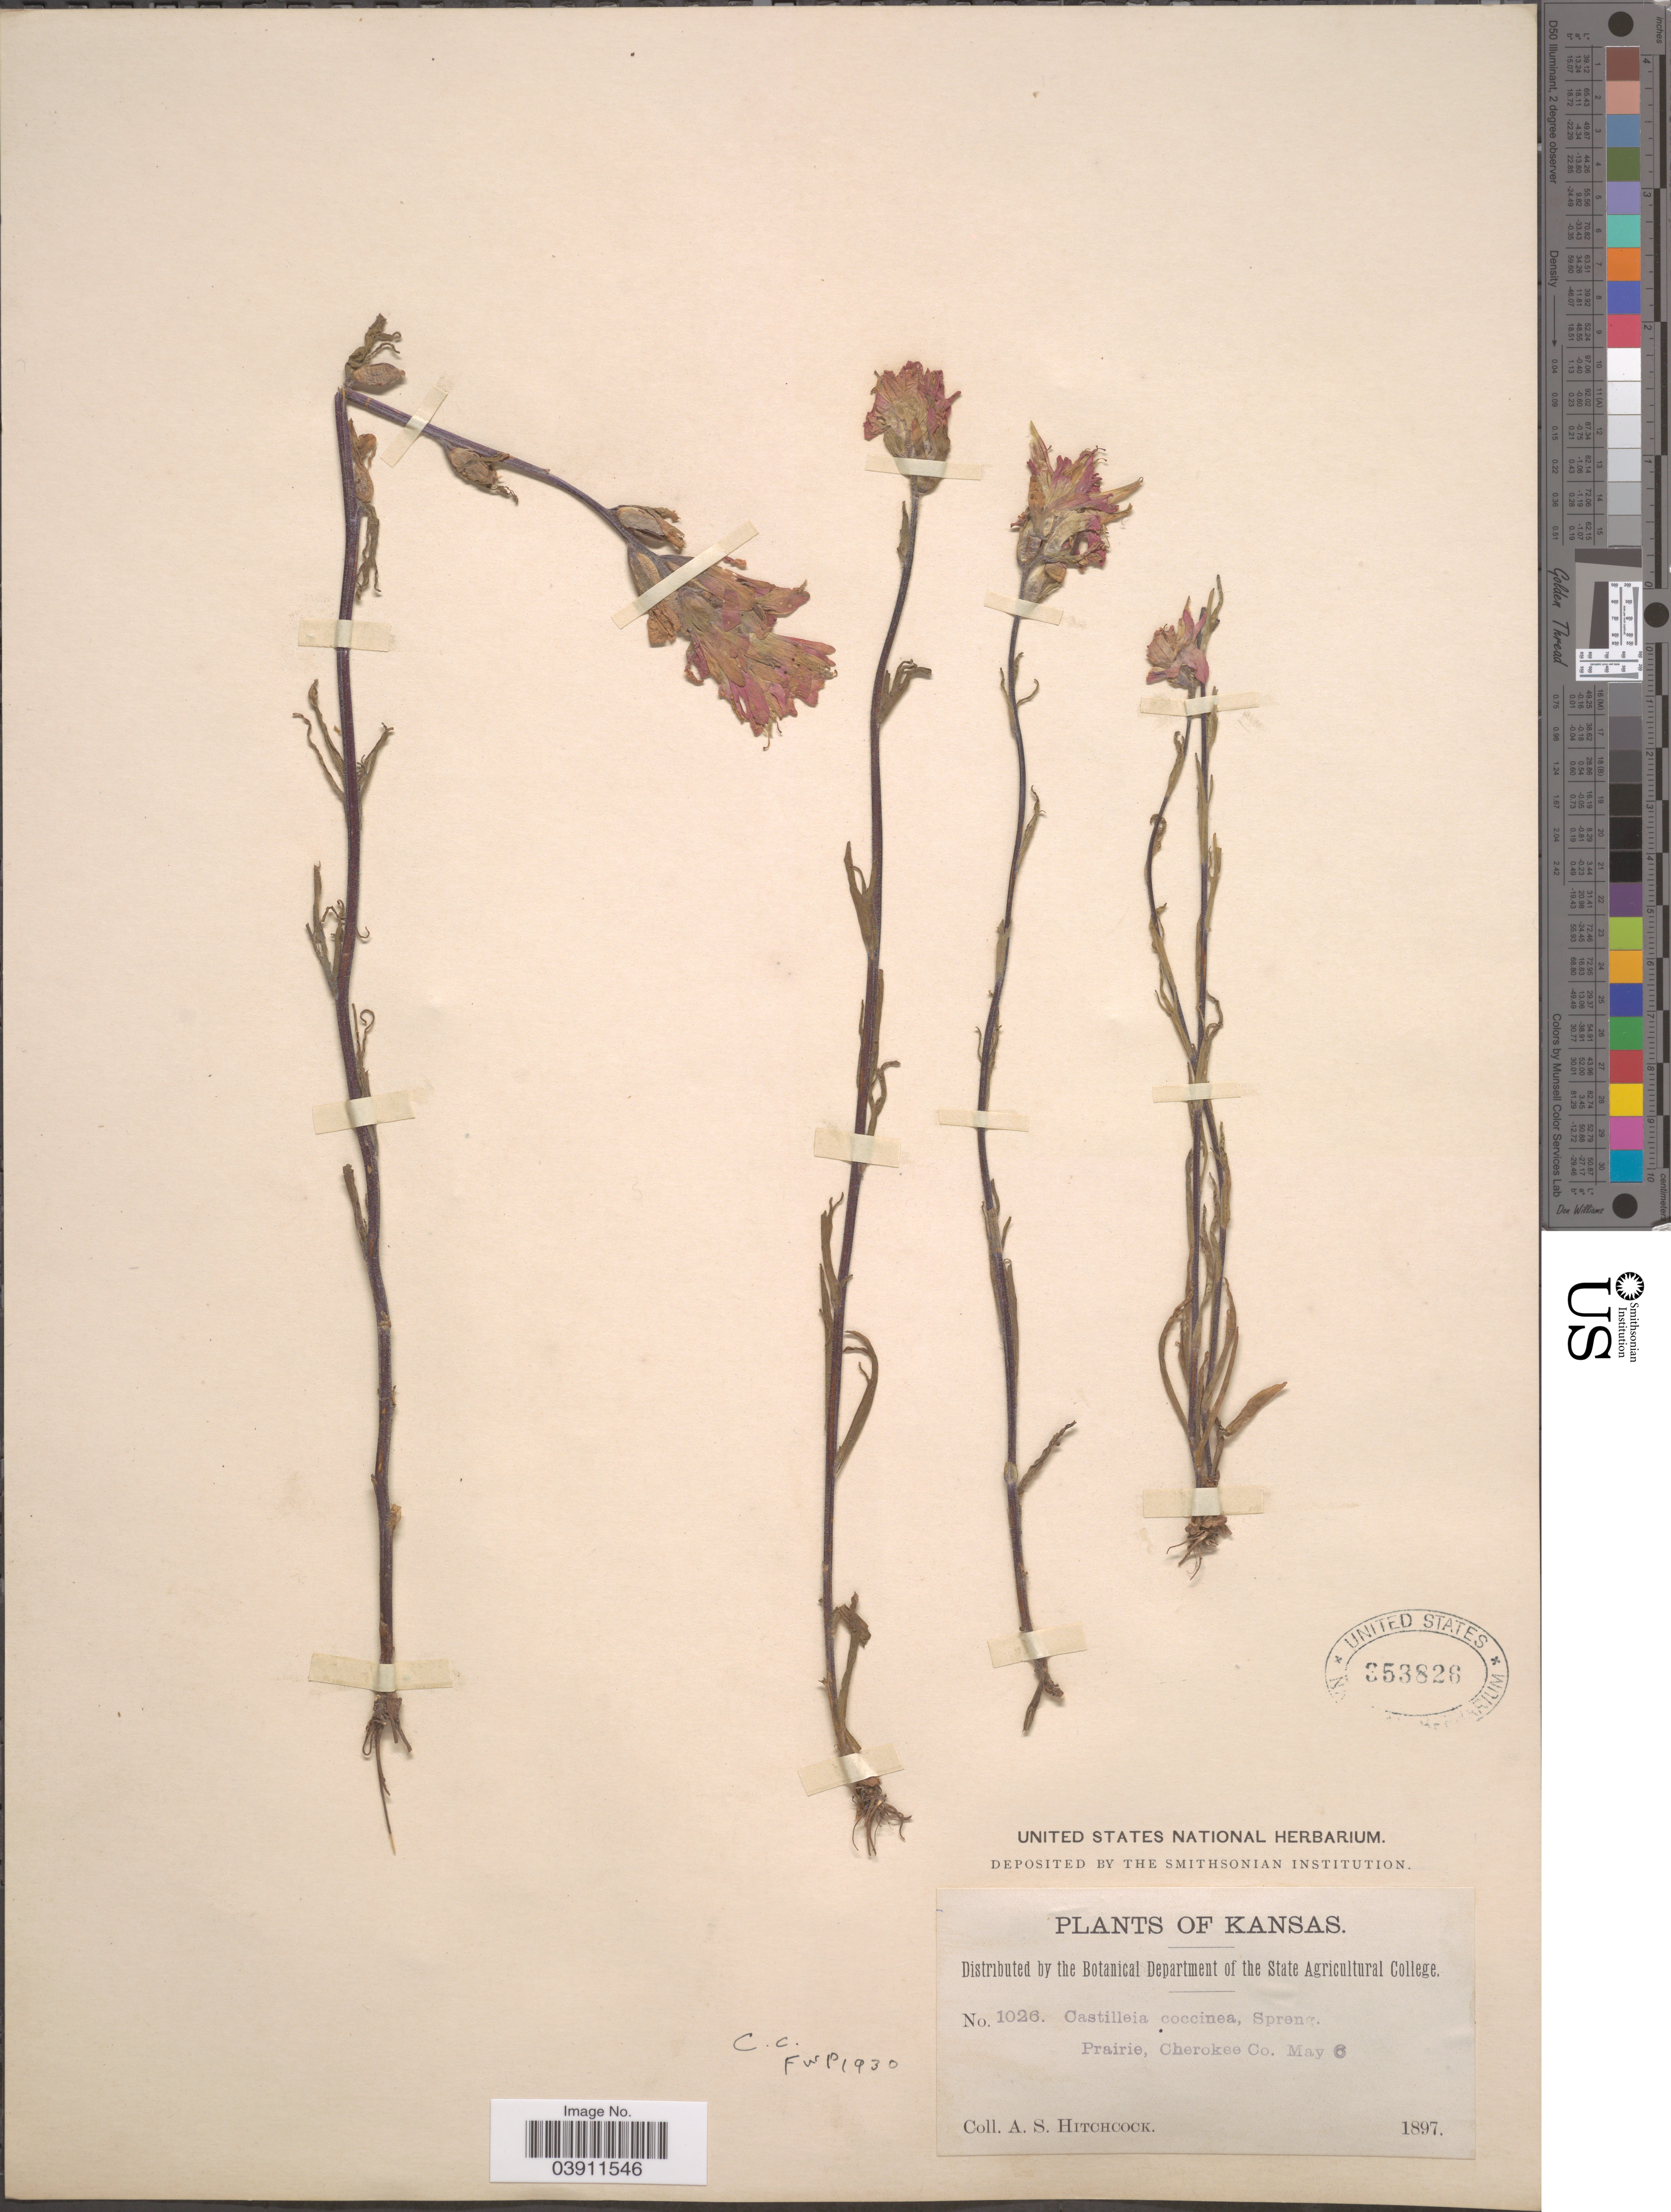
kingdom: Plantae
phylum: Tracheophyta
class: Magnoliopsida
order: Lamiales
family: Orobanchaceae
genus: Castilleja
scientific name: Castilleja coccinea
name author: (L.) Spreng.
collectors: A. S. Hitchcock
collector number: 1026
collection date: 1897-05-06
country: United States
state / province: Kansas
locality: Prairie, Cherokee Co.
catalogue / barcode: US 353826